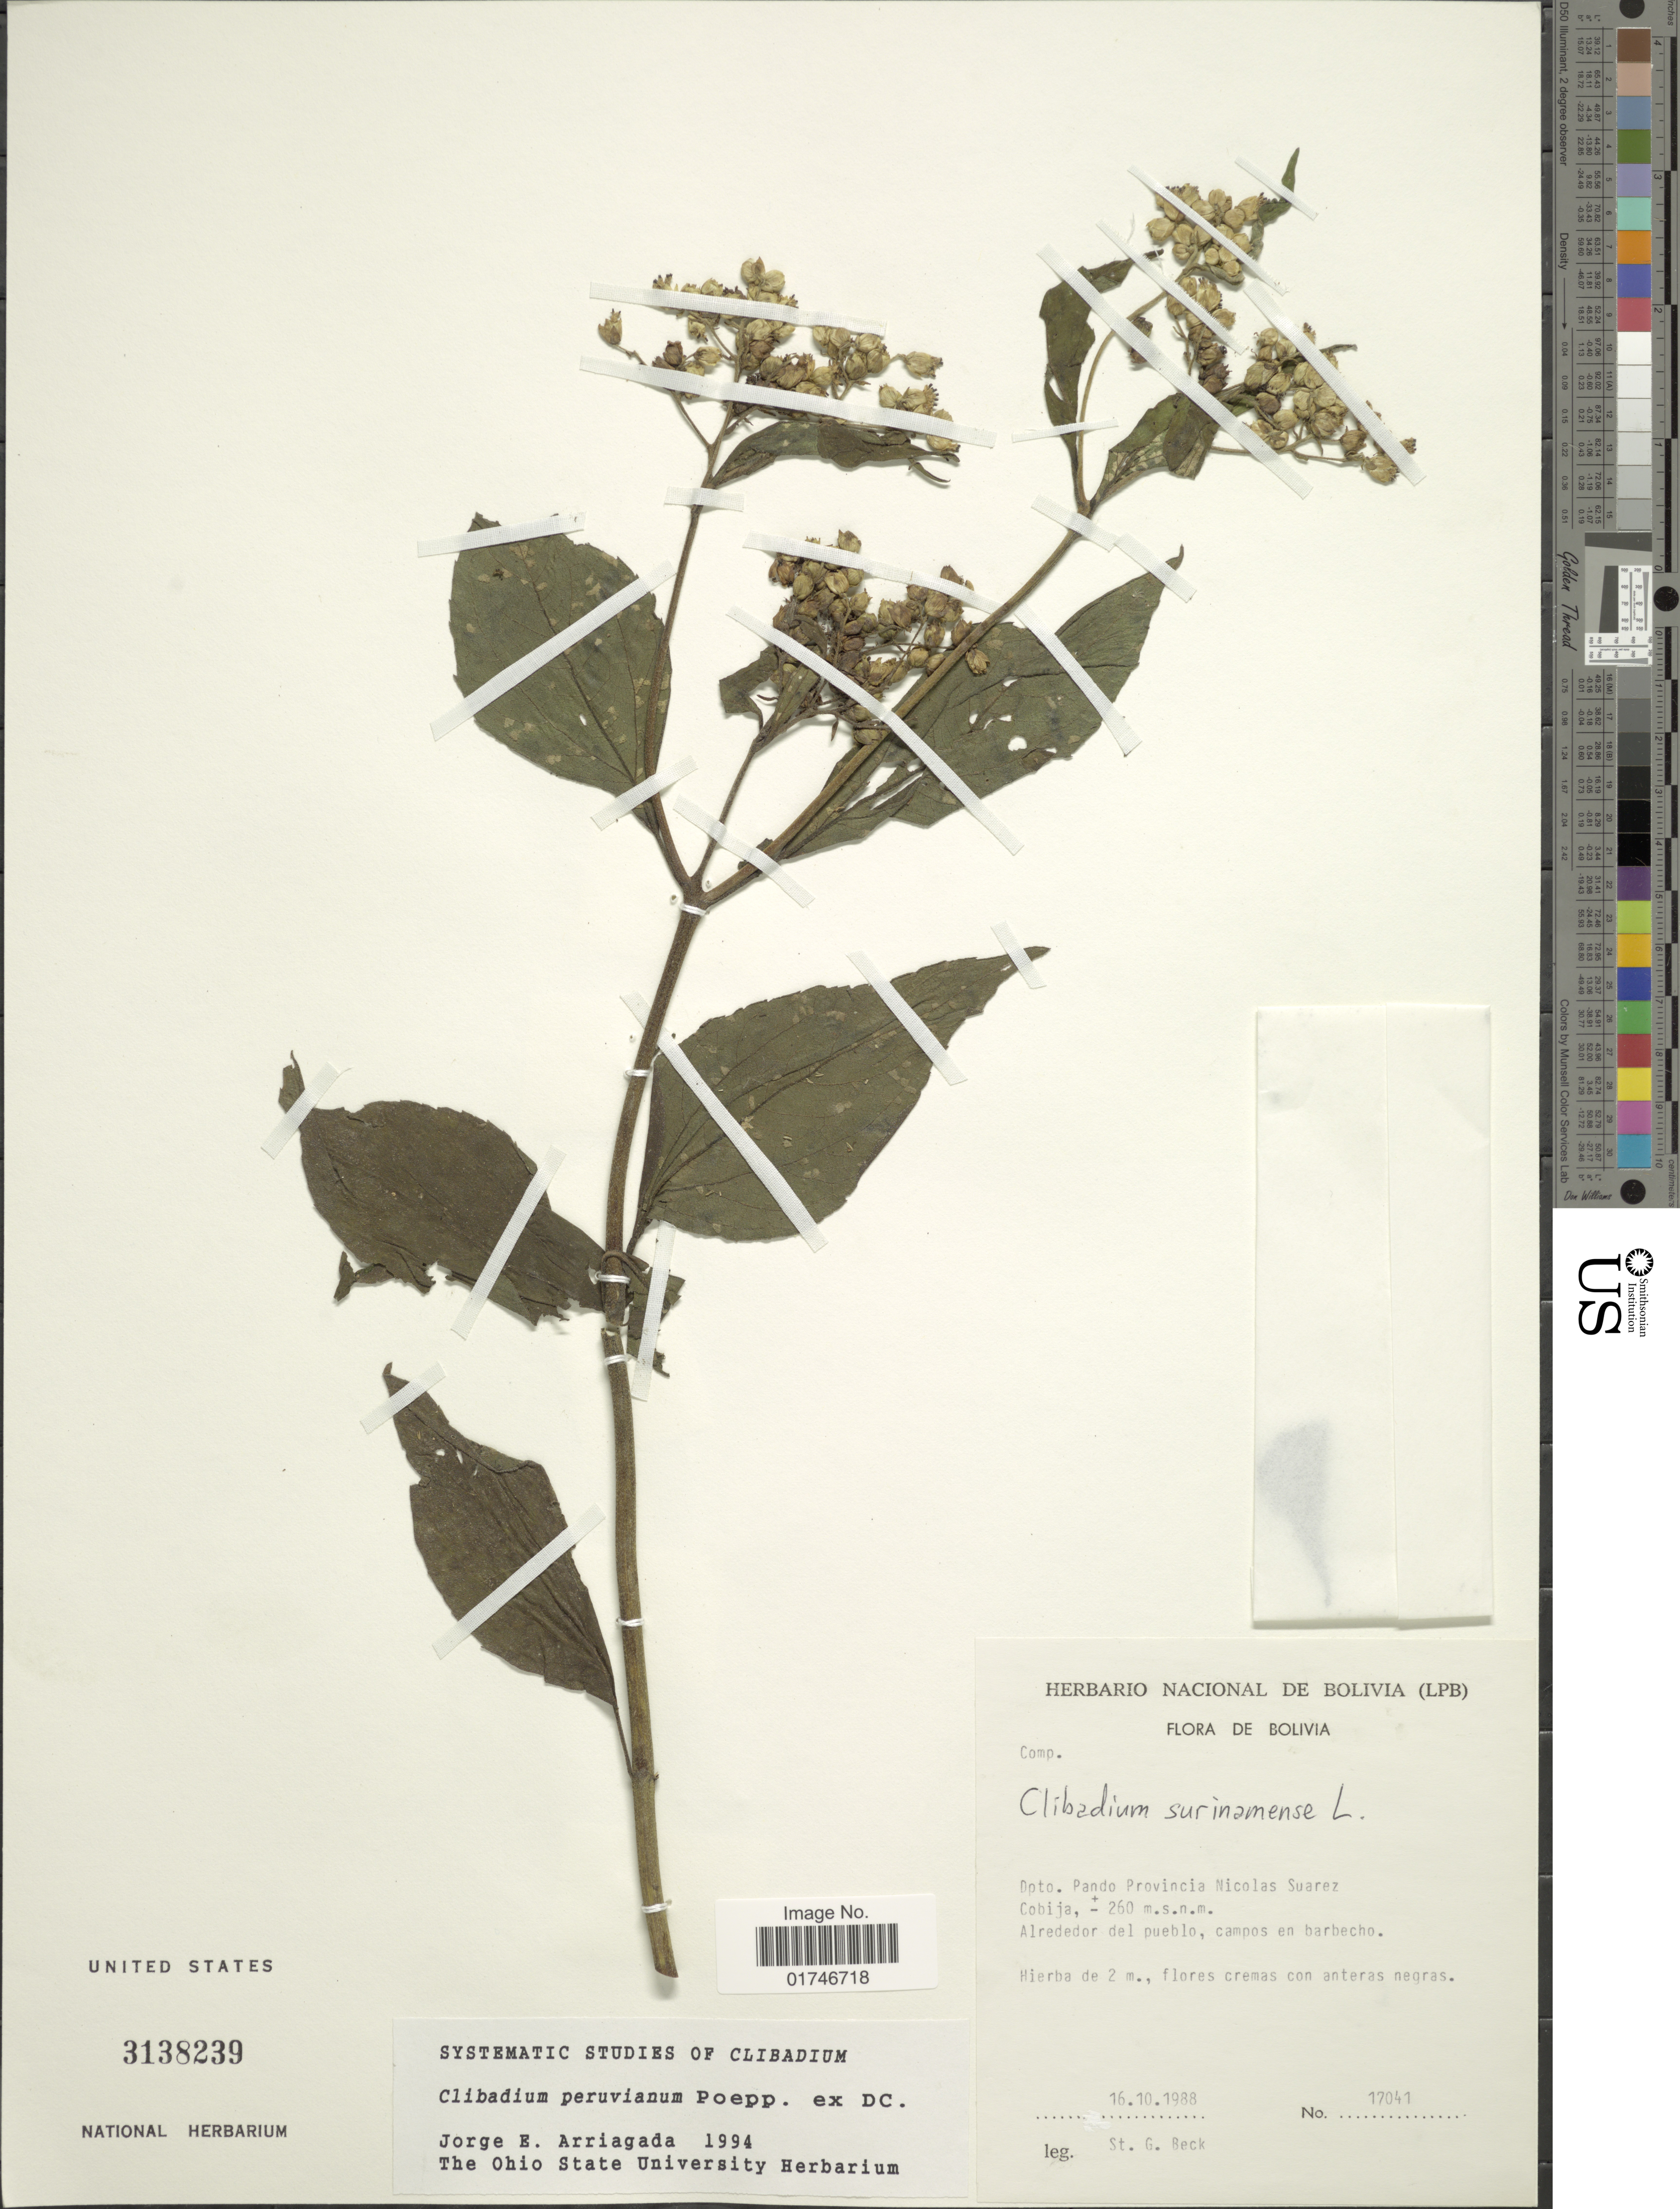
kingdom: Plantae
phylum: Tracheophyta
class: Magnoliopsida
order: Asterales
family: Asteraceae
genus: Clibadium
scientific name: Clibadium peruvianum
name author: Poepp.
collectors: S. G. Beck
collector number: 17041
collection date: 1988-10-16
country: Bolivia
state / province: Pando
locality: Dpto. Pando Provincia Nicolas Suarez Cobija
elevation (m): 260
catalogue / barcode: US 3138239